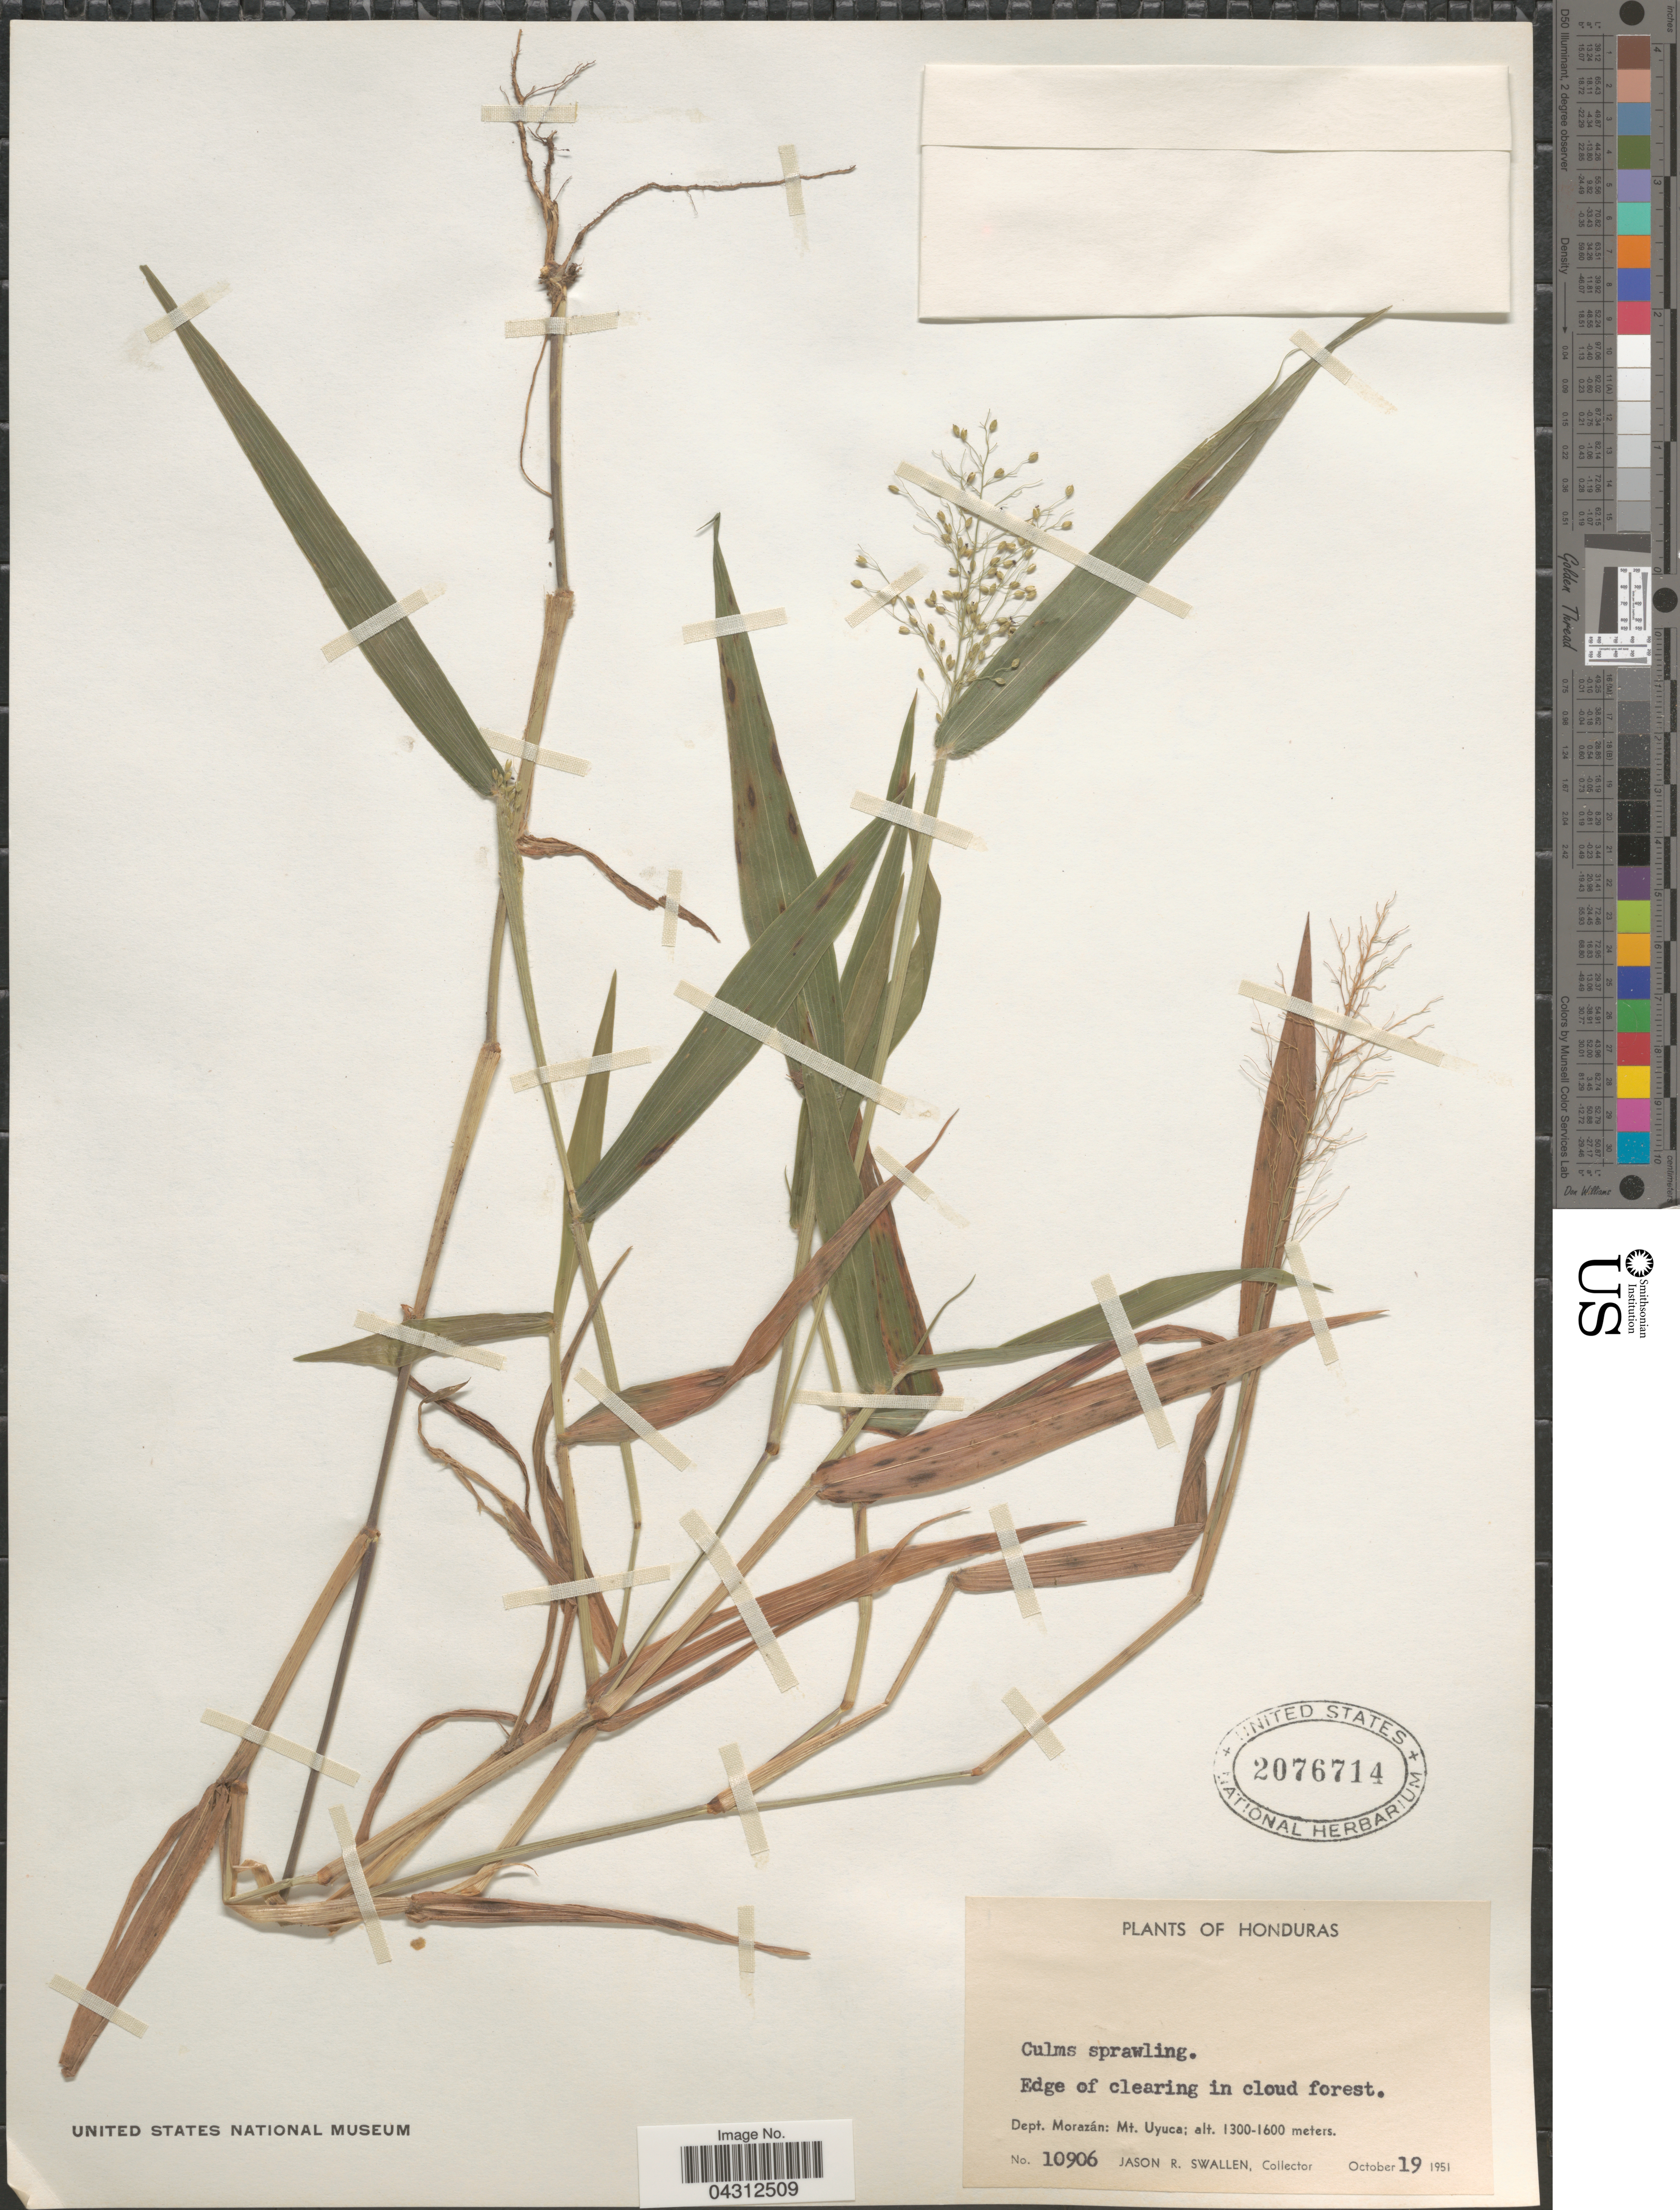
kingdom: Plantae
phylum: Tracheophyta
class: Liliopsida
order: Poales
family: Poaceae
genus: Panicum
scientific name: Panicum sp.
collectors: J. R. Swallen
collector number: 10906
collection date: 1951-10-19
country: Honduras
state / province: Fco. Morazán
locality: Edge of clearing in cloud forest. Dept. Morazán: Mt. Uyuca.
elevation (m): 1300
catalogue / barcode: US 2076714